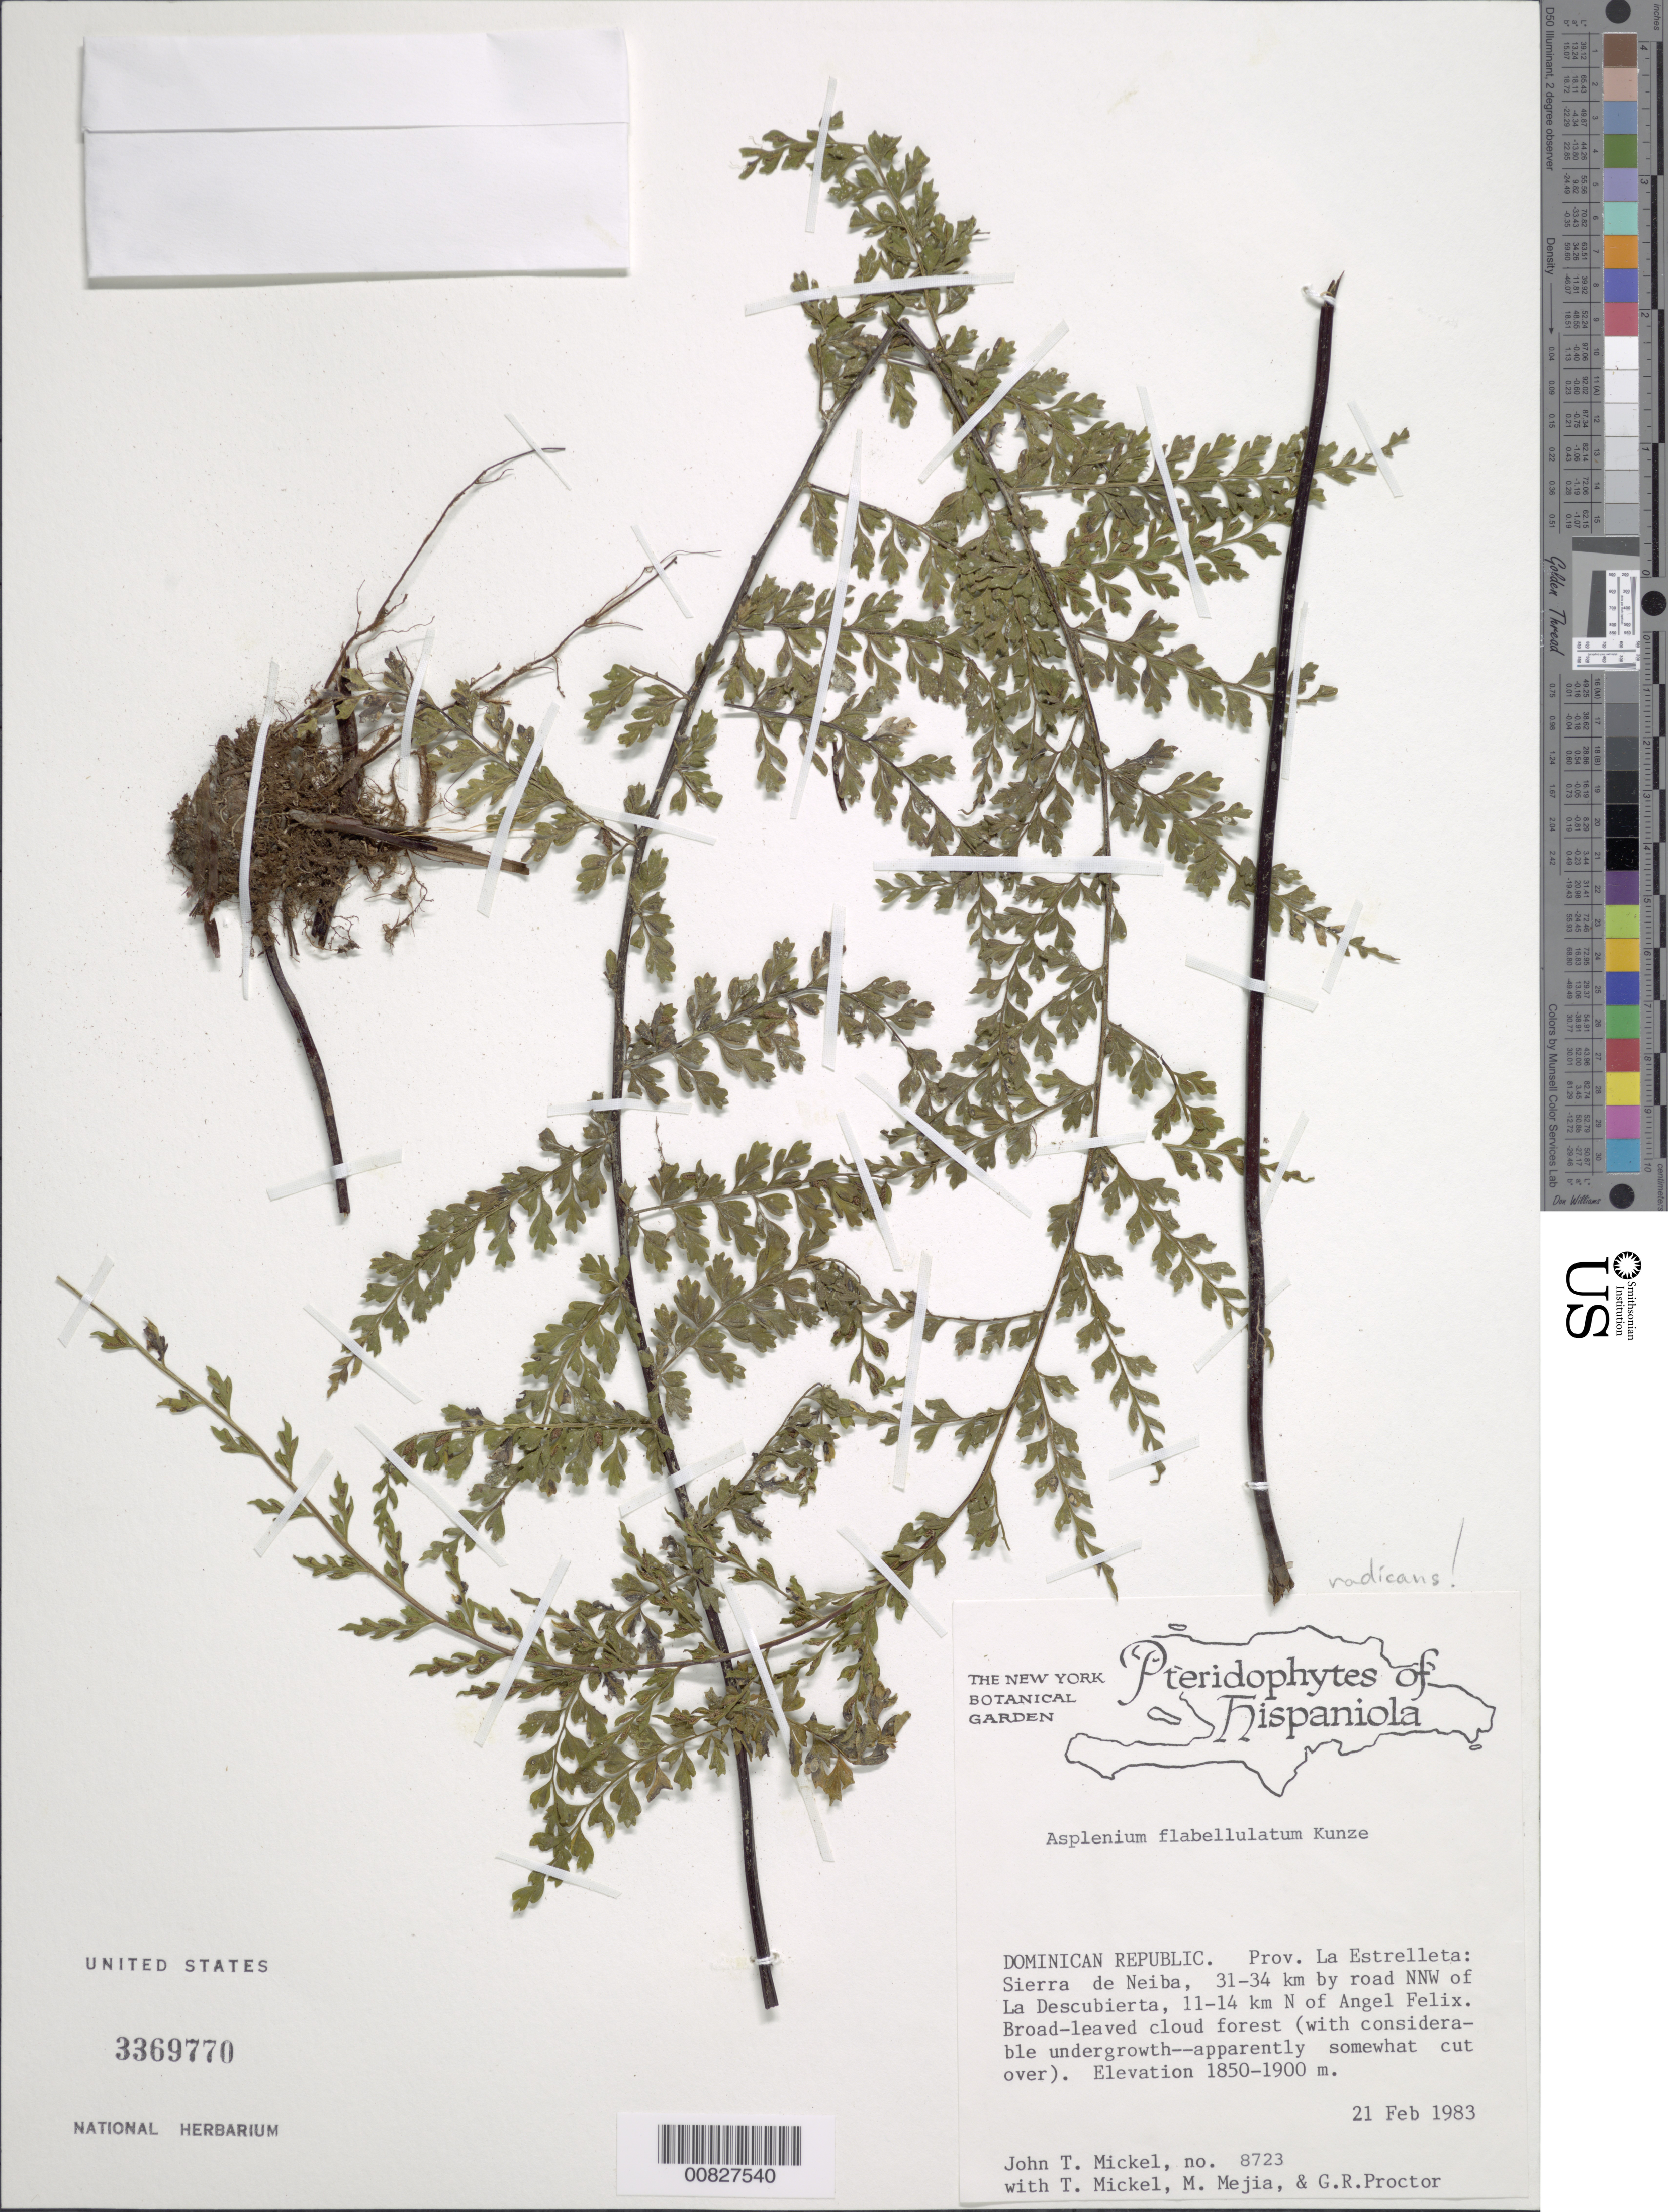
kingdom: Plantae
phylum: Tracheophyta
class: Polypodiopsida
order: Polypodiales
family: Aspleniaceae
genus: Asplenium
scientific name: Asplenium radicans var. partitum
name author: (Klotzsch) Hieron.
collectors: J. T. Mickel, T. Mickel, M. Mejia & G. R. Proctor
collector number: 8723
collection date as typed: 21 Feb 1983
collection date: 1983-02-21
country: Dominican Republic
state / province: La Altagracia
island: Hispaniola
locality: Prov. La Estrelleta, Sierra de Neiba, 31-34 km by road NNW of La Descubierta, 11-14 km N of Angel Felix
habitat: Broad-leaved cloud forest, with considerable undergrowth, apparently somewhat cut over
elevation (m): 1850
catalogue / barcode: US 3369770